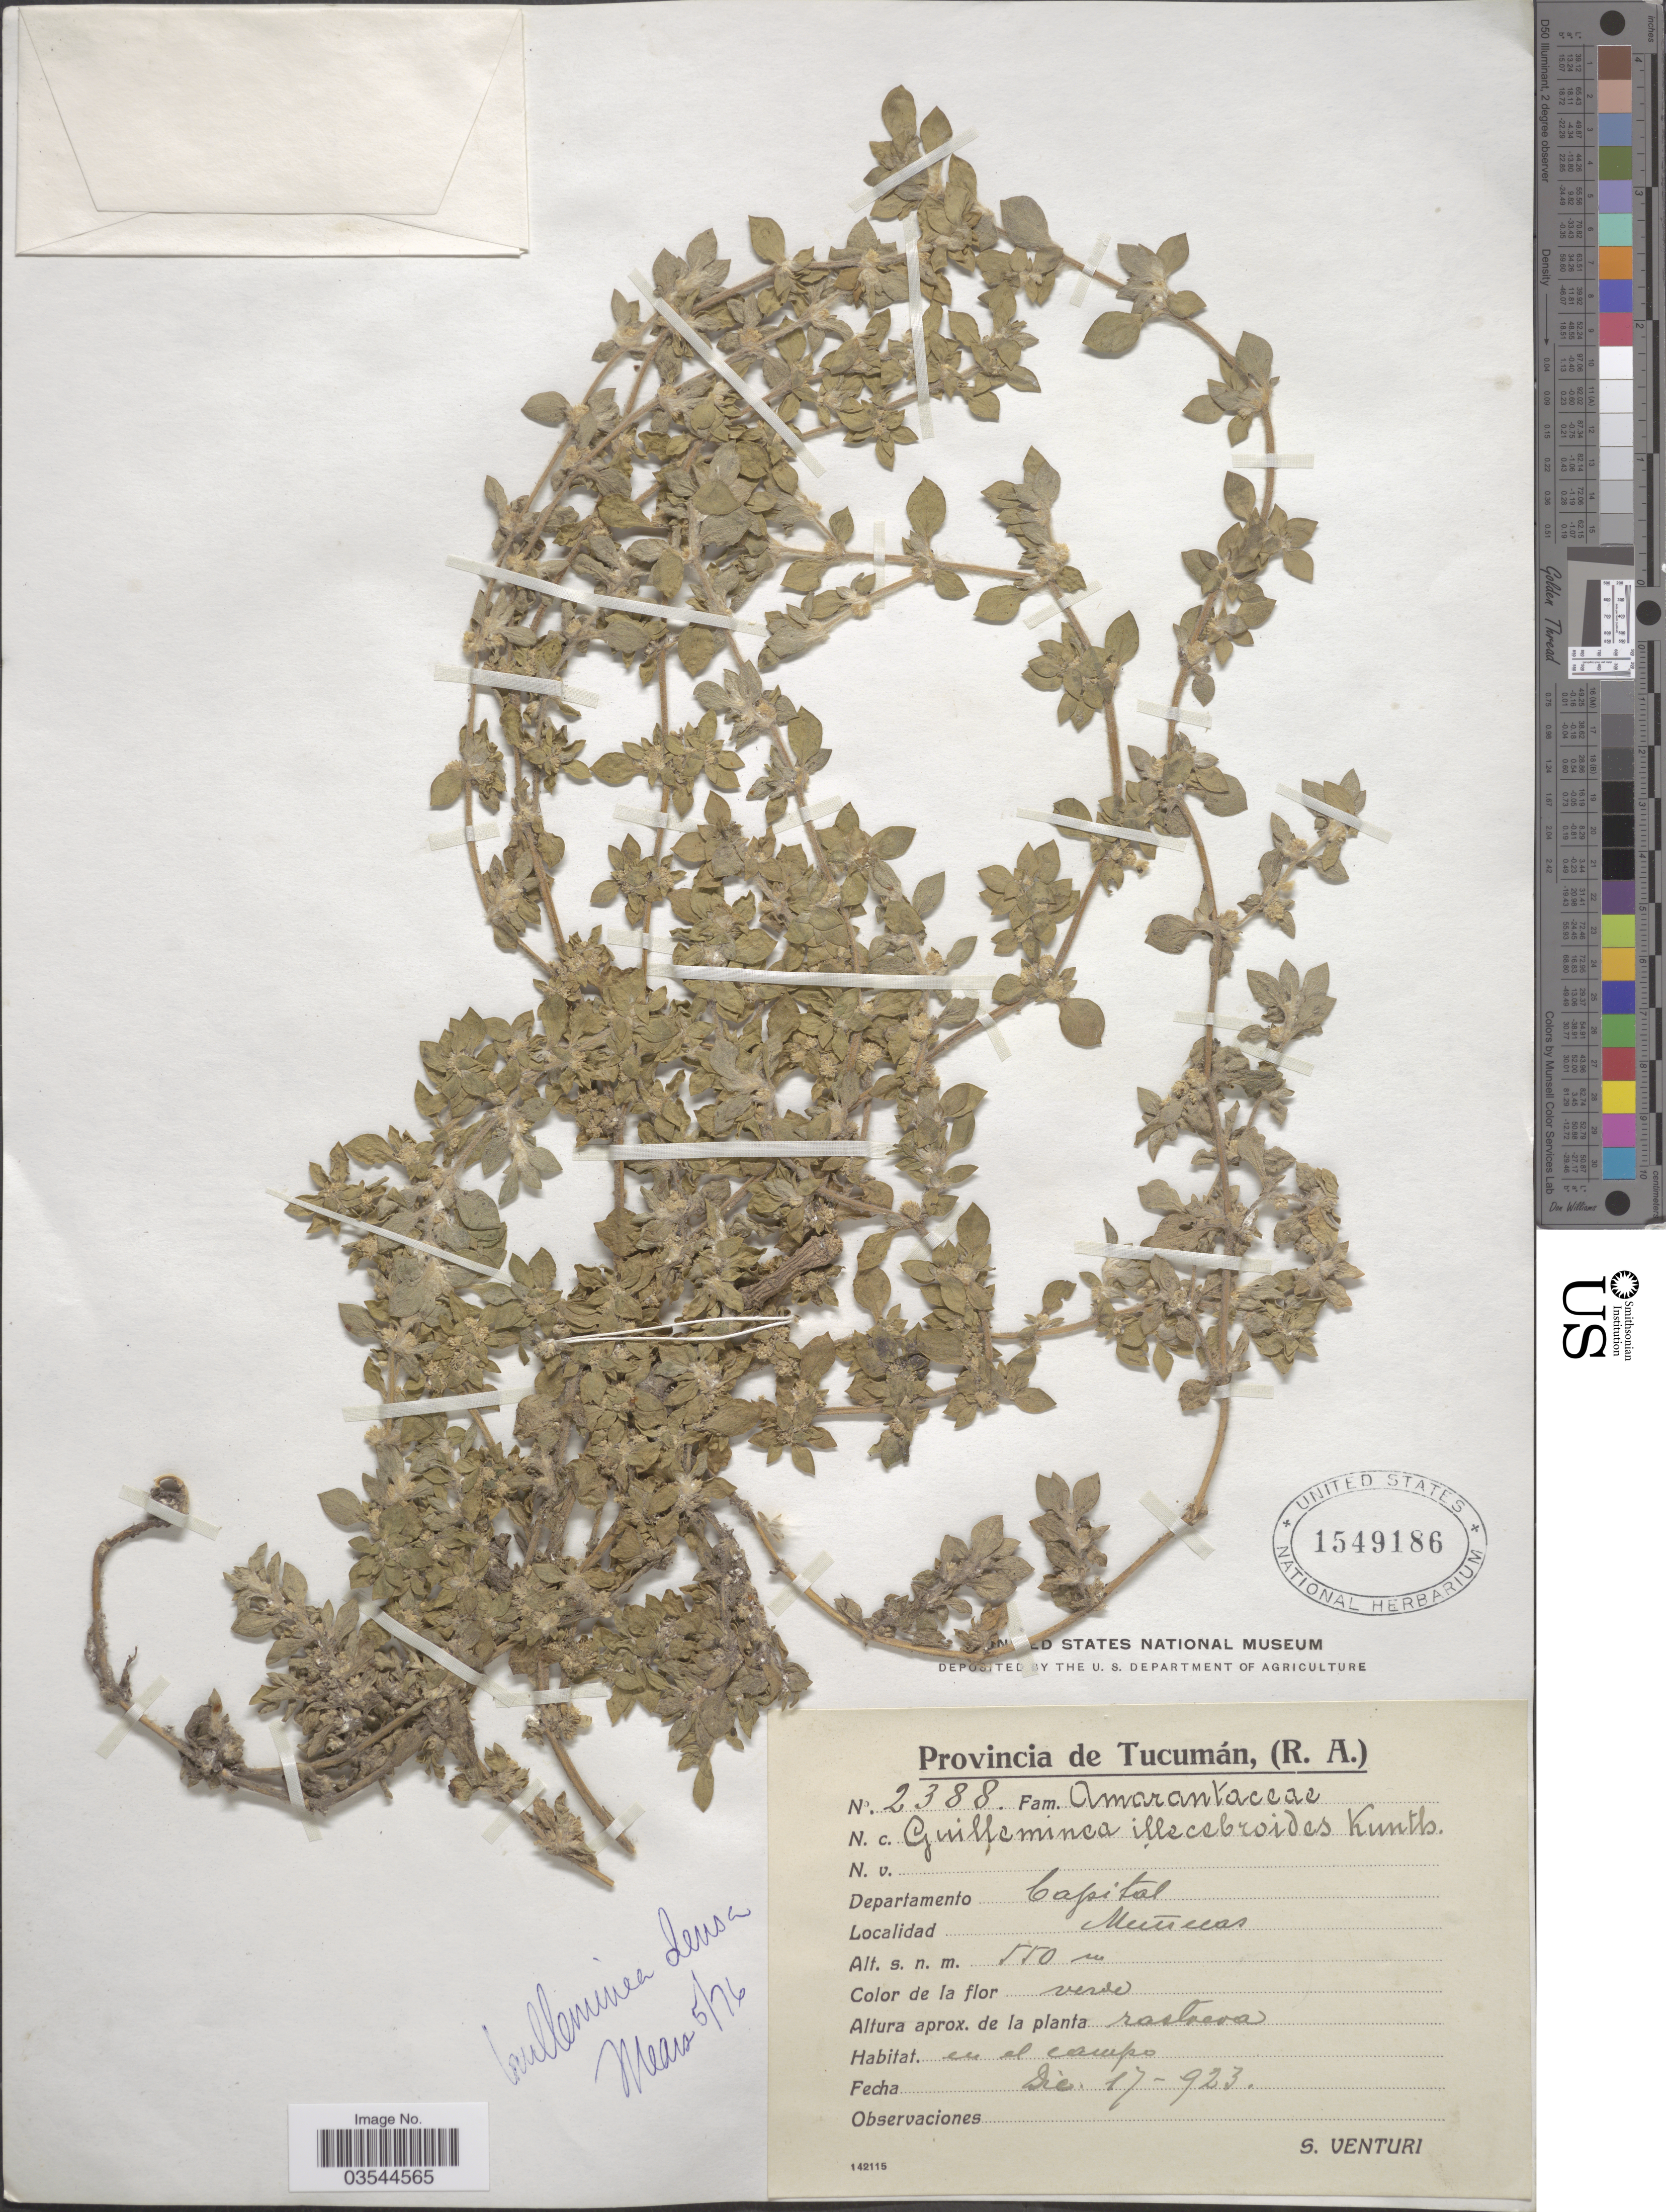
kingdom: Plantae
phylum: Tracheophyta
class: Magnoliopsida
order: Caryophyllales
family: Amaranthaceae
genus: Guilleminea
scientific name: Guilleminea densa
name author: (Humb. & Bonpl. ex Schult.) Moq.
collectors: S. Venturi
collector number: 2388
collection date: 1923-12-17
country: Argentina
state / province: Tucuman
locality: Departamento Capital. Muñecas.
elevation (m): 550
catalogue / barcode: US 1549186